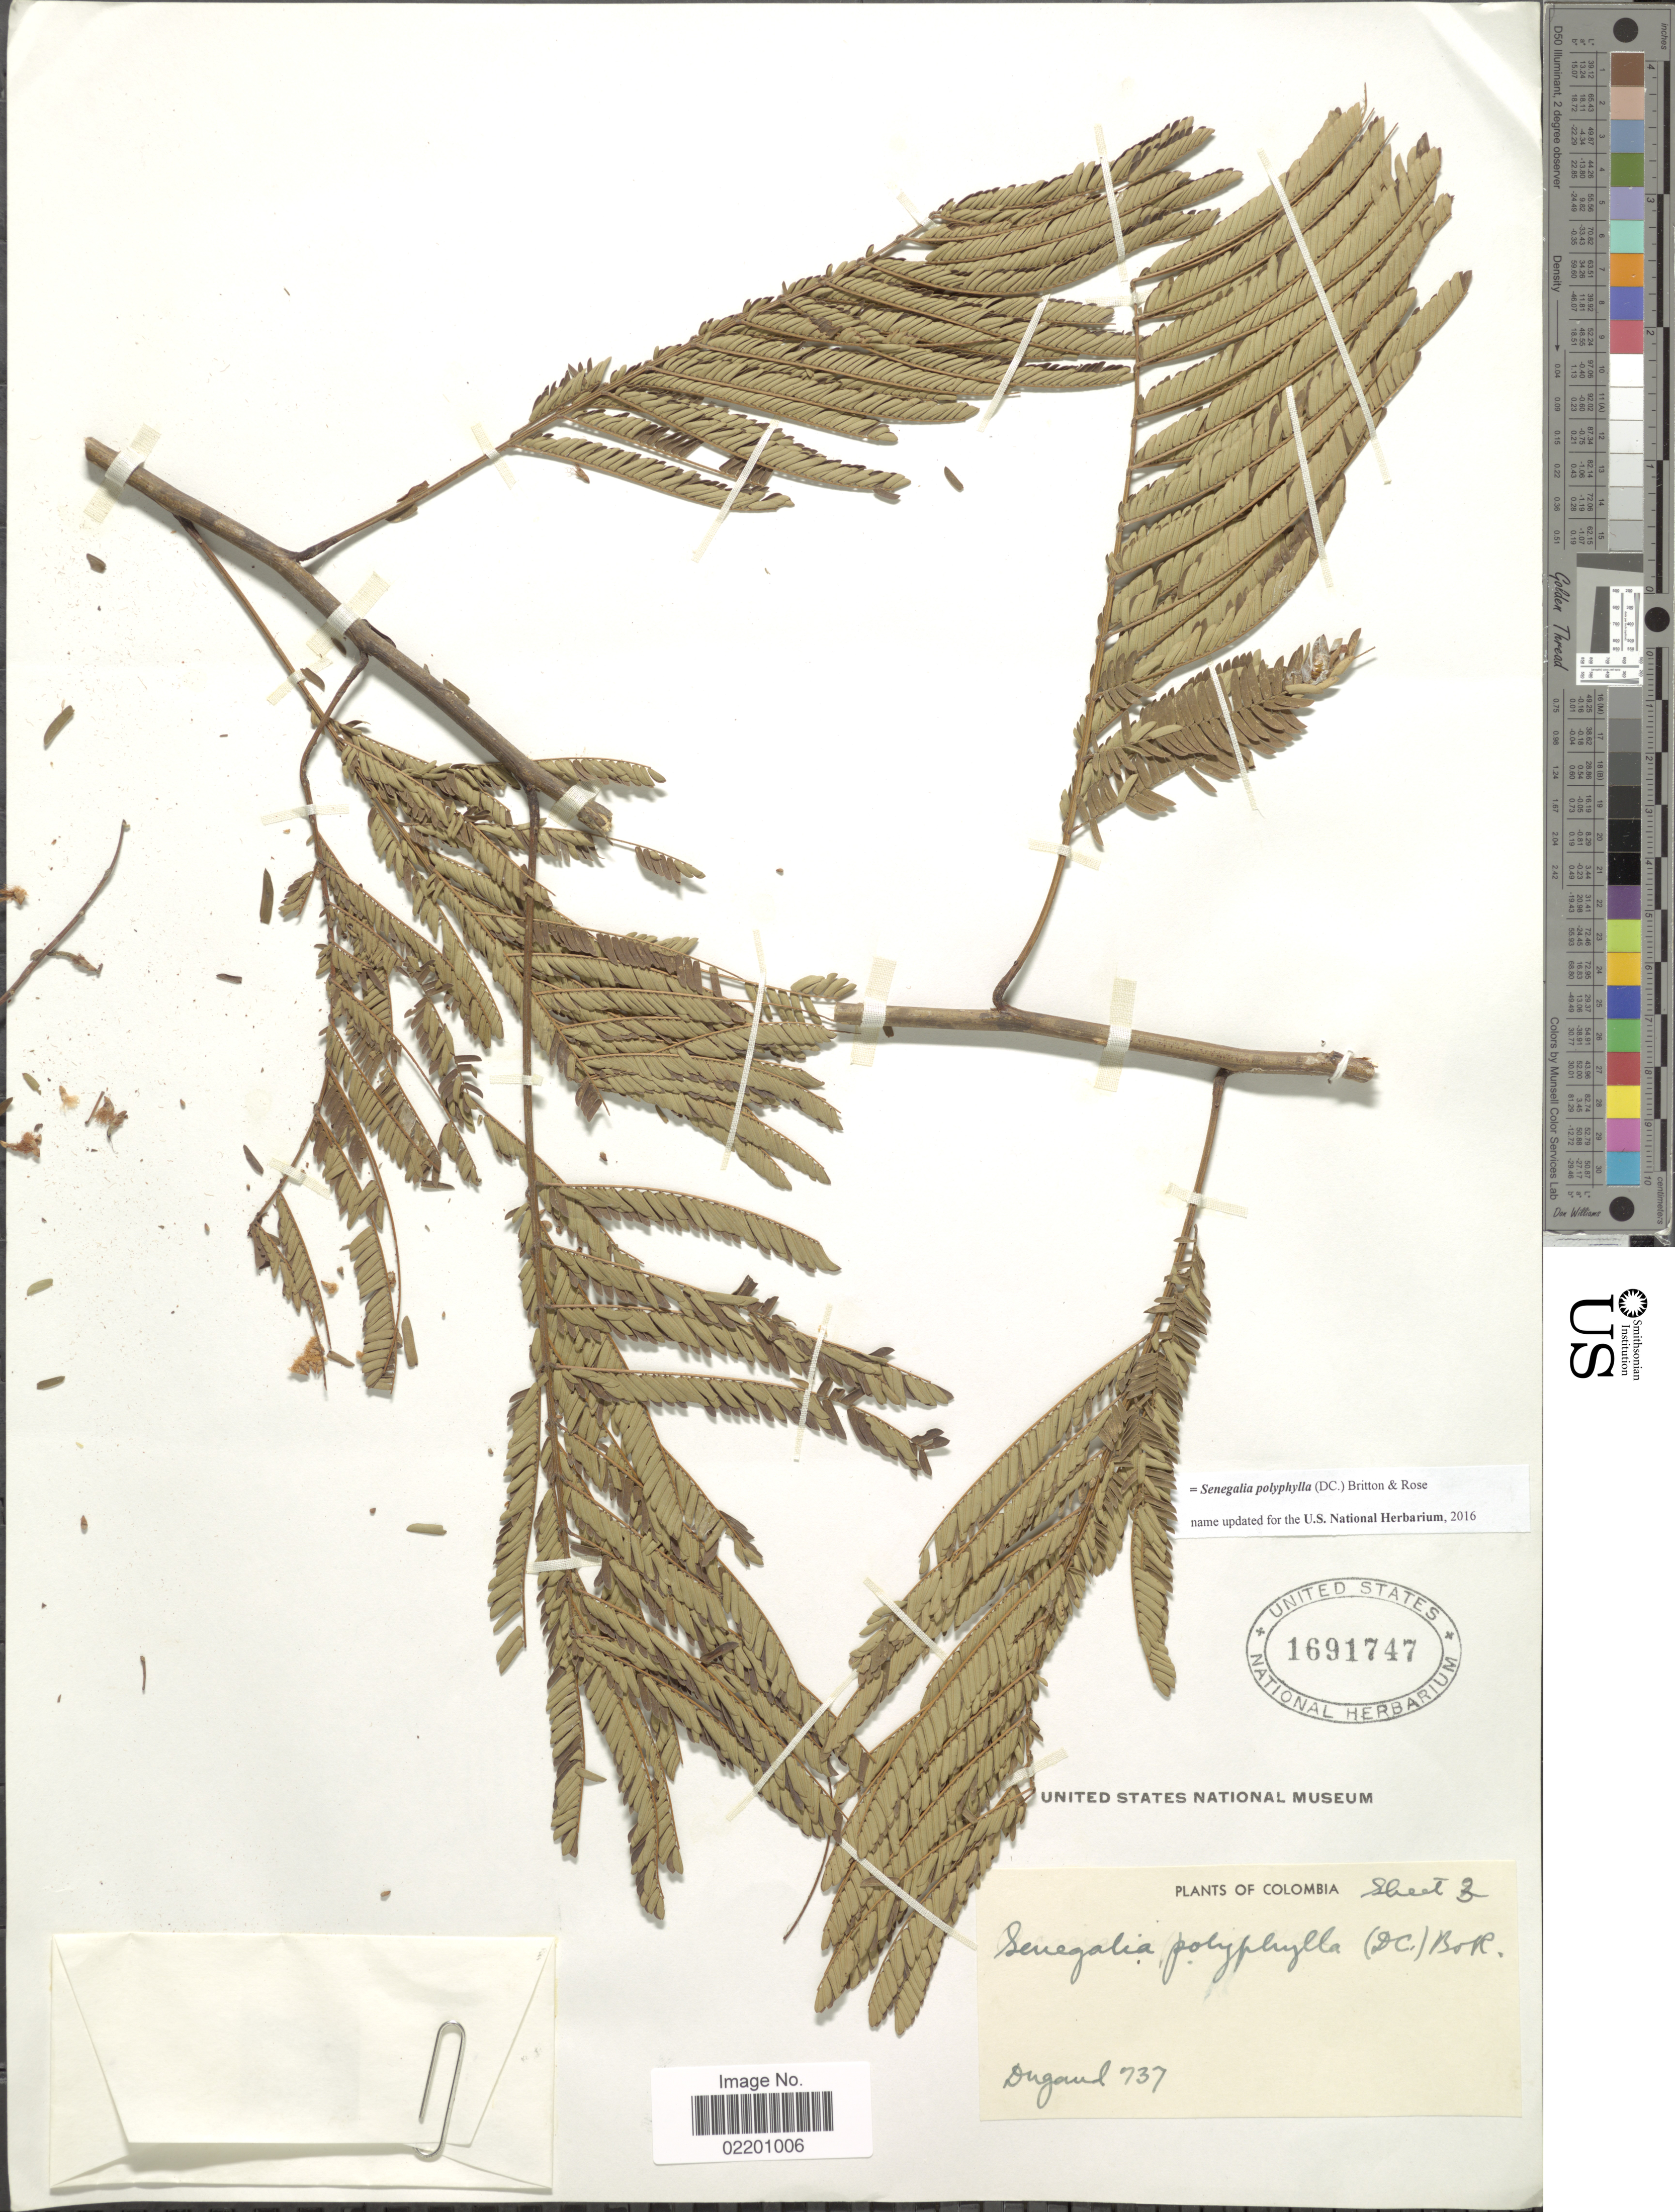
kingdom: Plantae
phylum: Tracheophyta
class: Magnoliopsida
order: Fabales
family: Fabaceae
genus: Senegalia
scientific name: Senegalia loretensis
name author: (J.F. Macbr.) Seigler & Ebinger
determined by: Santos, V. Terra dos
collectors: Dugand, --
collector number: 937*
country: Colombia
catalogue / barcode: US 1691747